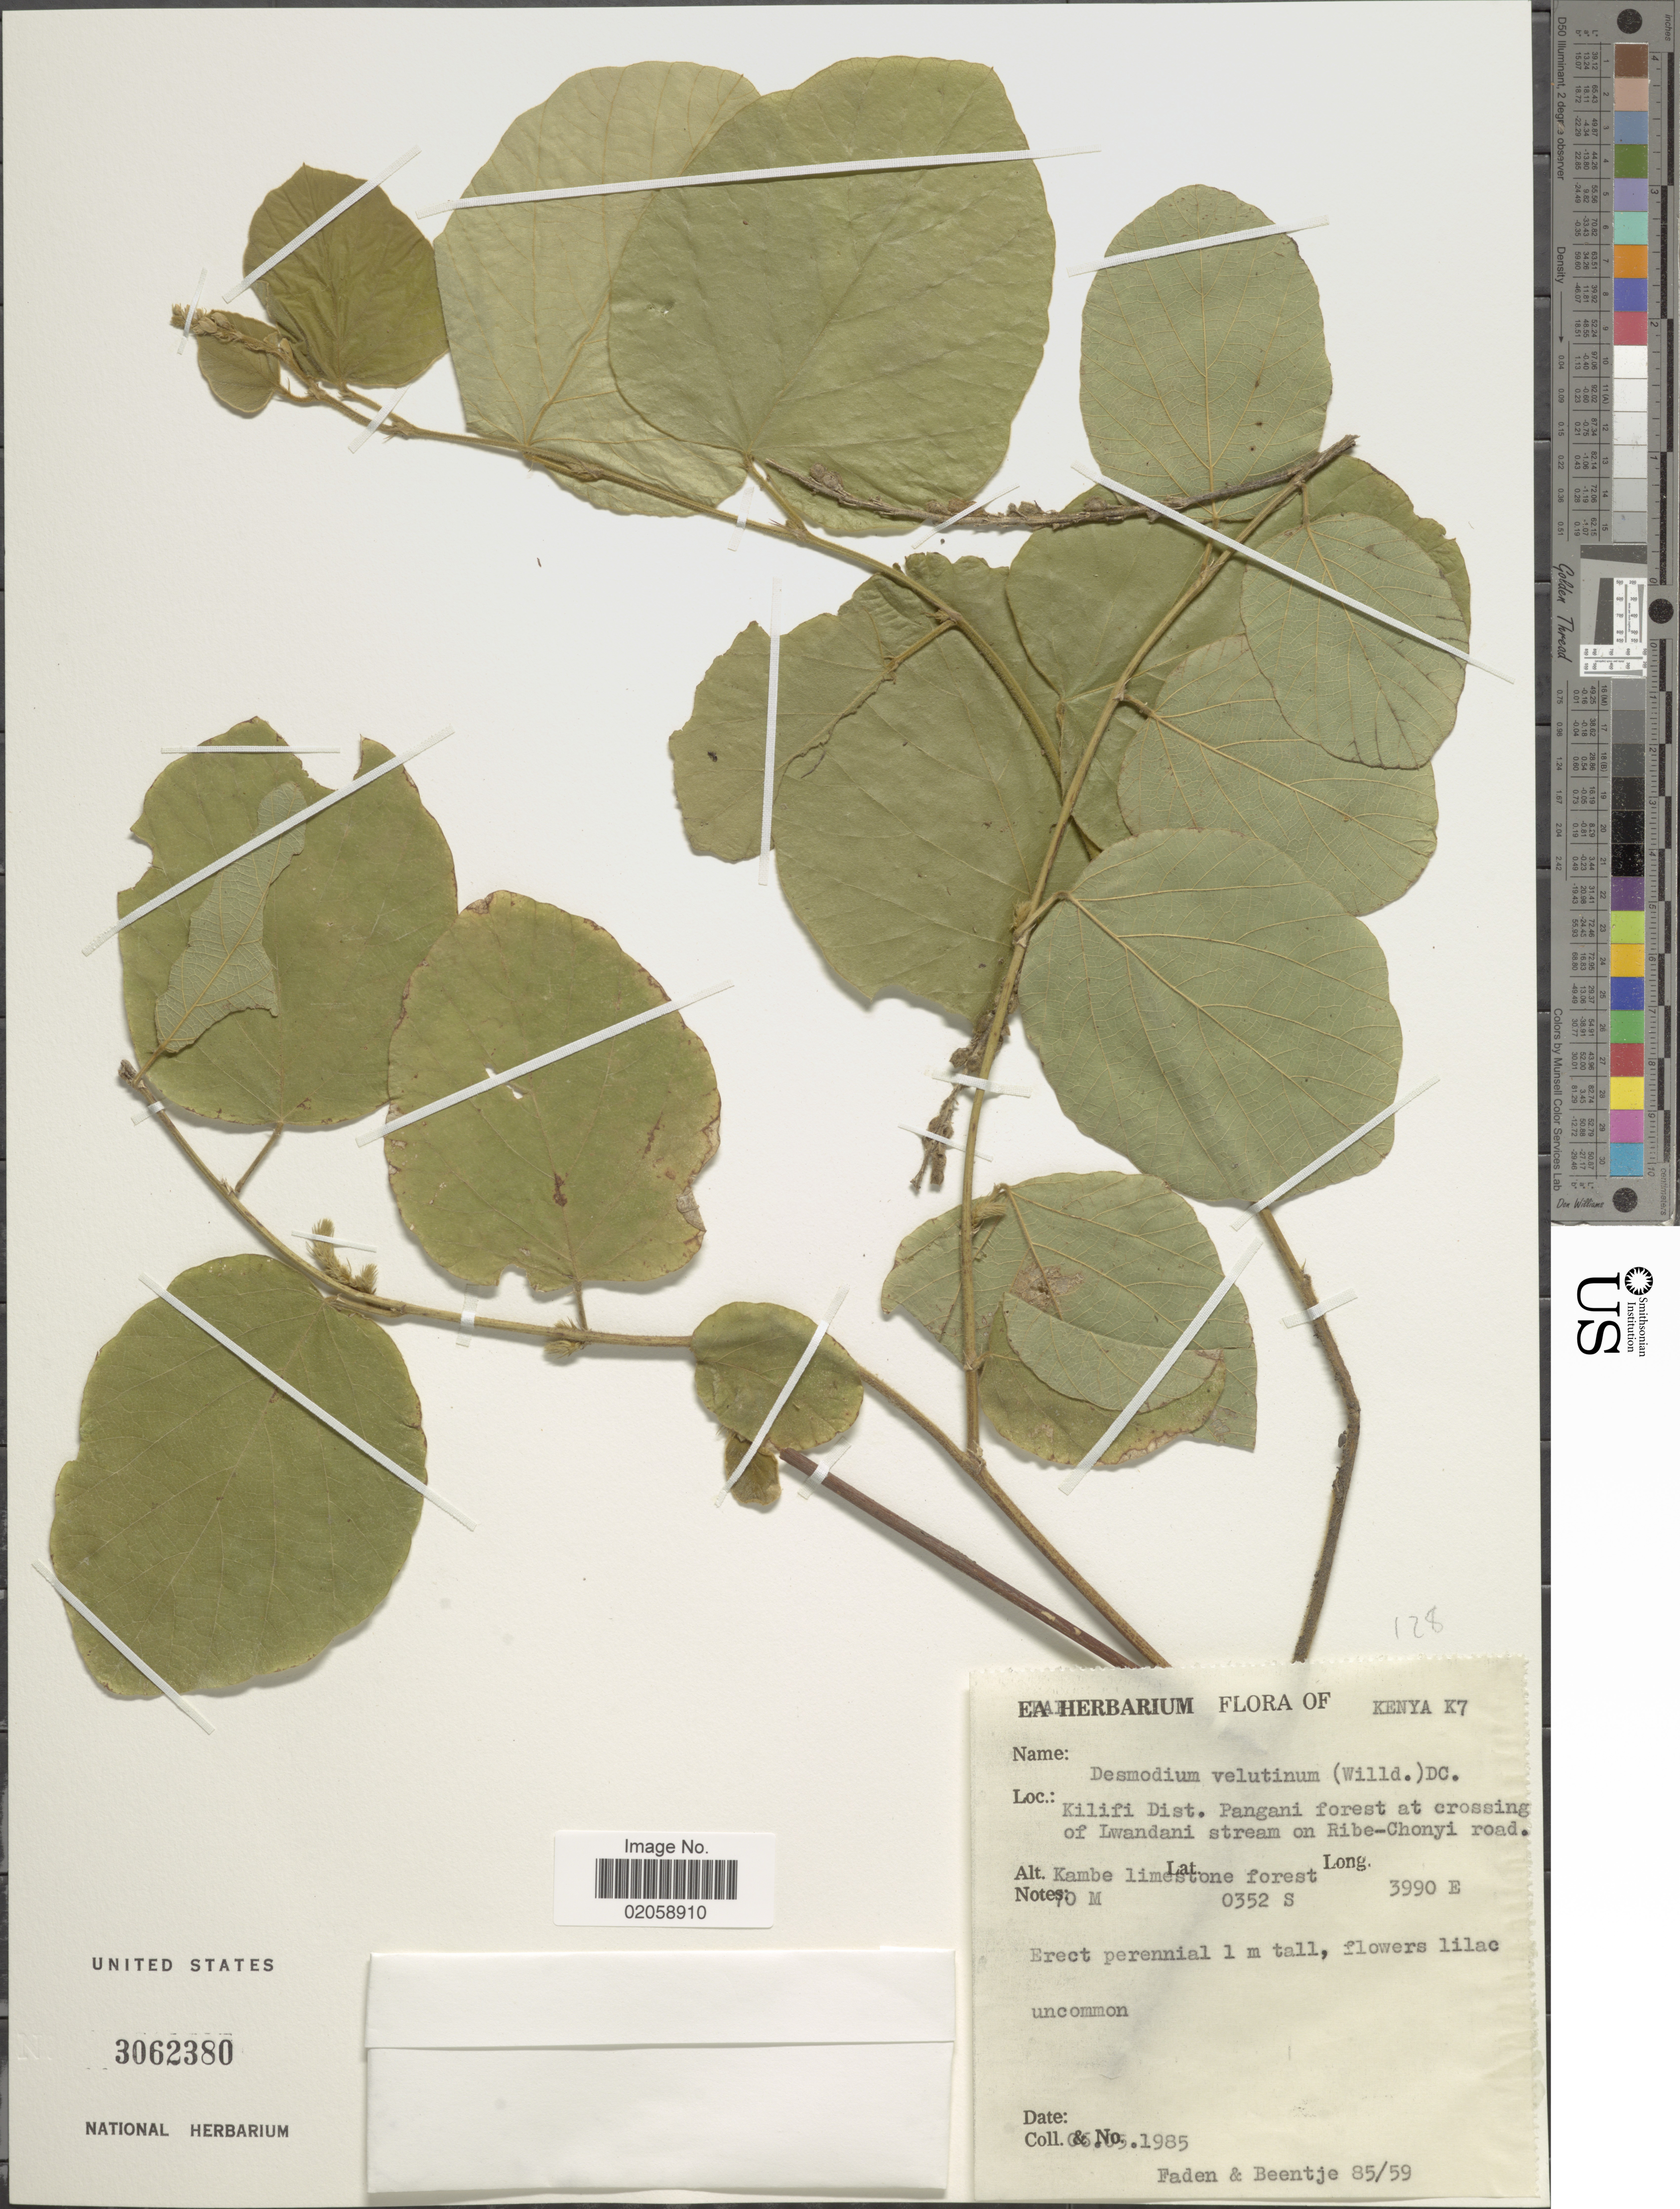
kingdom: Plantae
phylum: Tracheophyta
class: Magnoliopsida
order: Fabales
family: Fabaceae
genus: Polhillides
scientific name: Polhillides velutina subsp. velutina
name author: (Willd.) H. Ohashi & K. Ohashi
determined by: Strong, Mark T., (BOT), Smithsonian Institution - National Museum of Natural History (UNITED STATES)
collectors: -- Faden & -- Beentje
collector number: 85/59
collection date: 1985-05-06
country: Kenya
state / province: Kilifi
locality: Kilifi Dist. pangani forest at crossing of Lwandani stream on Ribe-Chonyi road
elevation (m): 70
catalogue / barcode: US 3062380